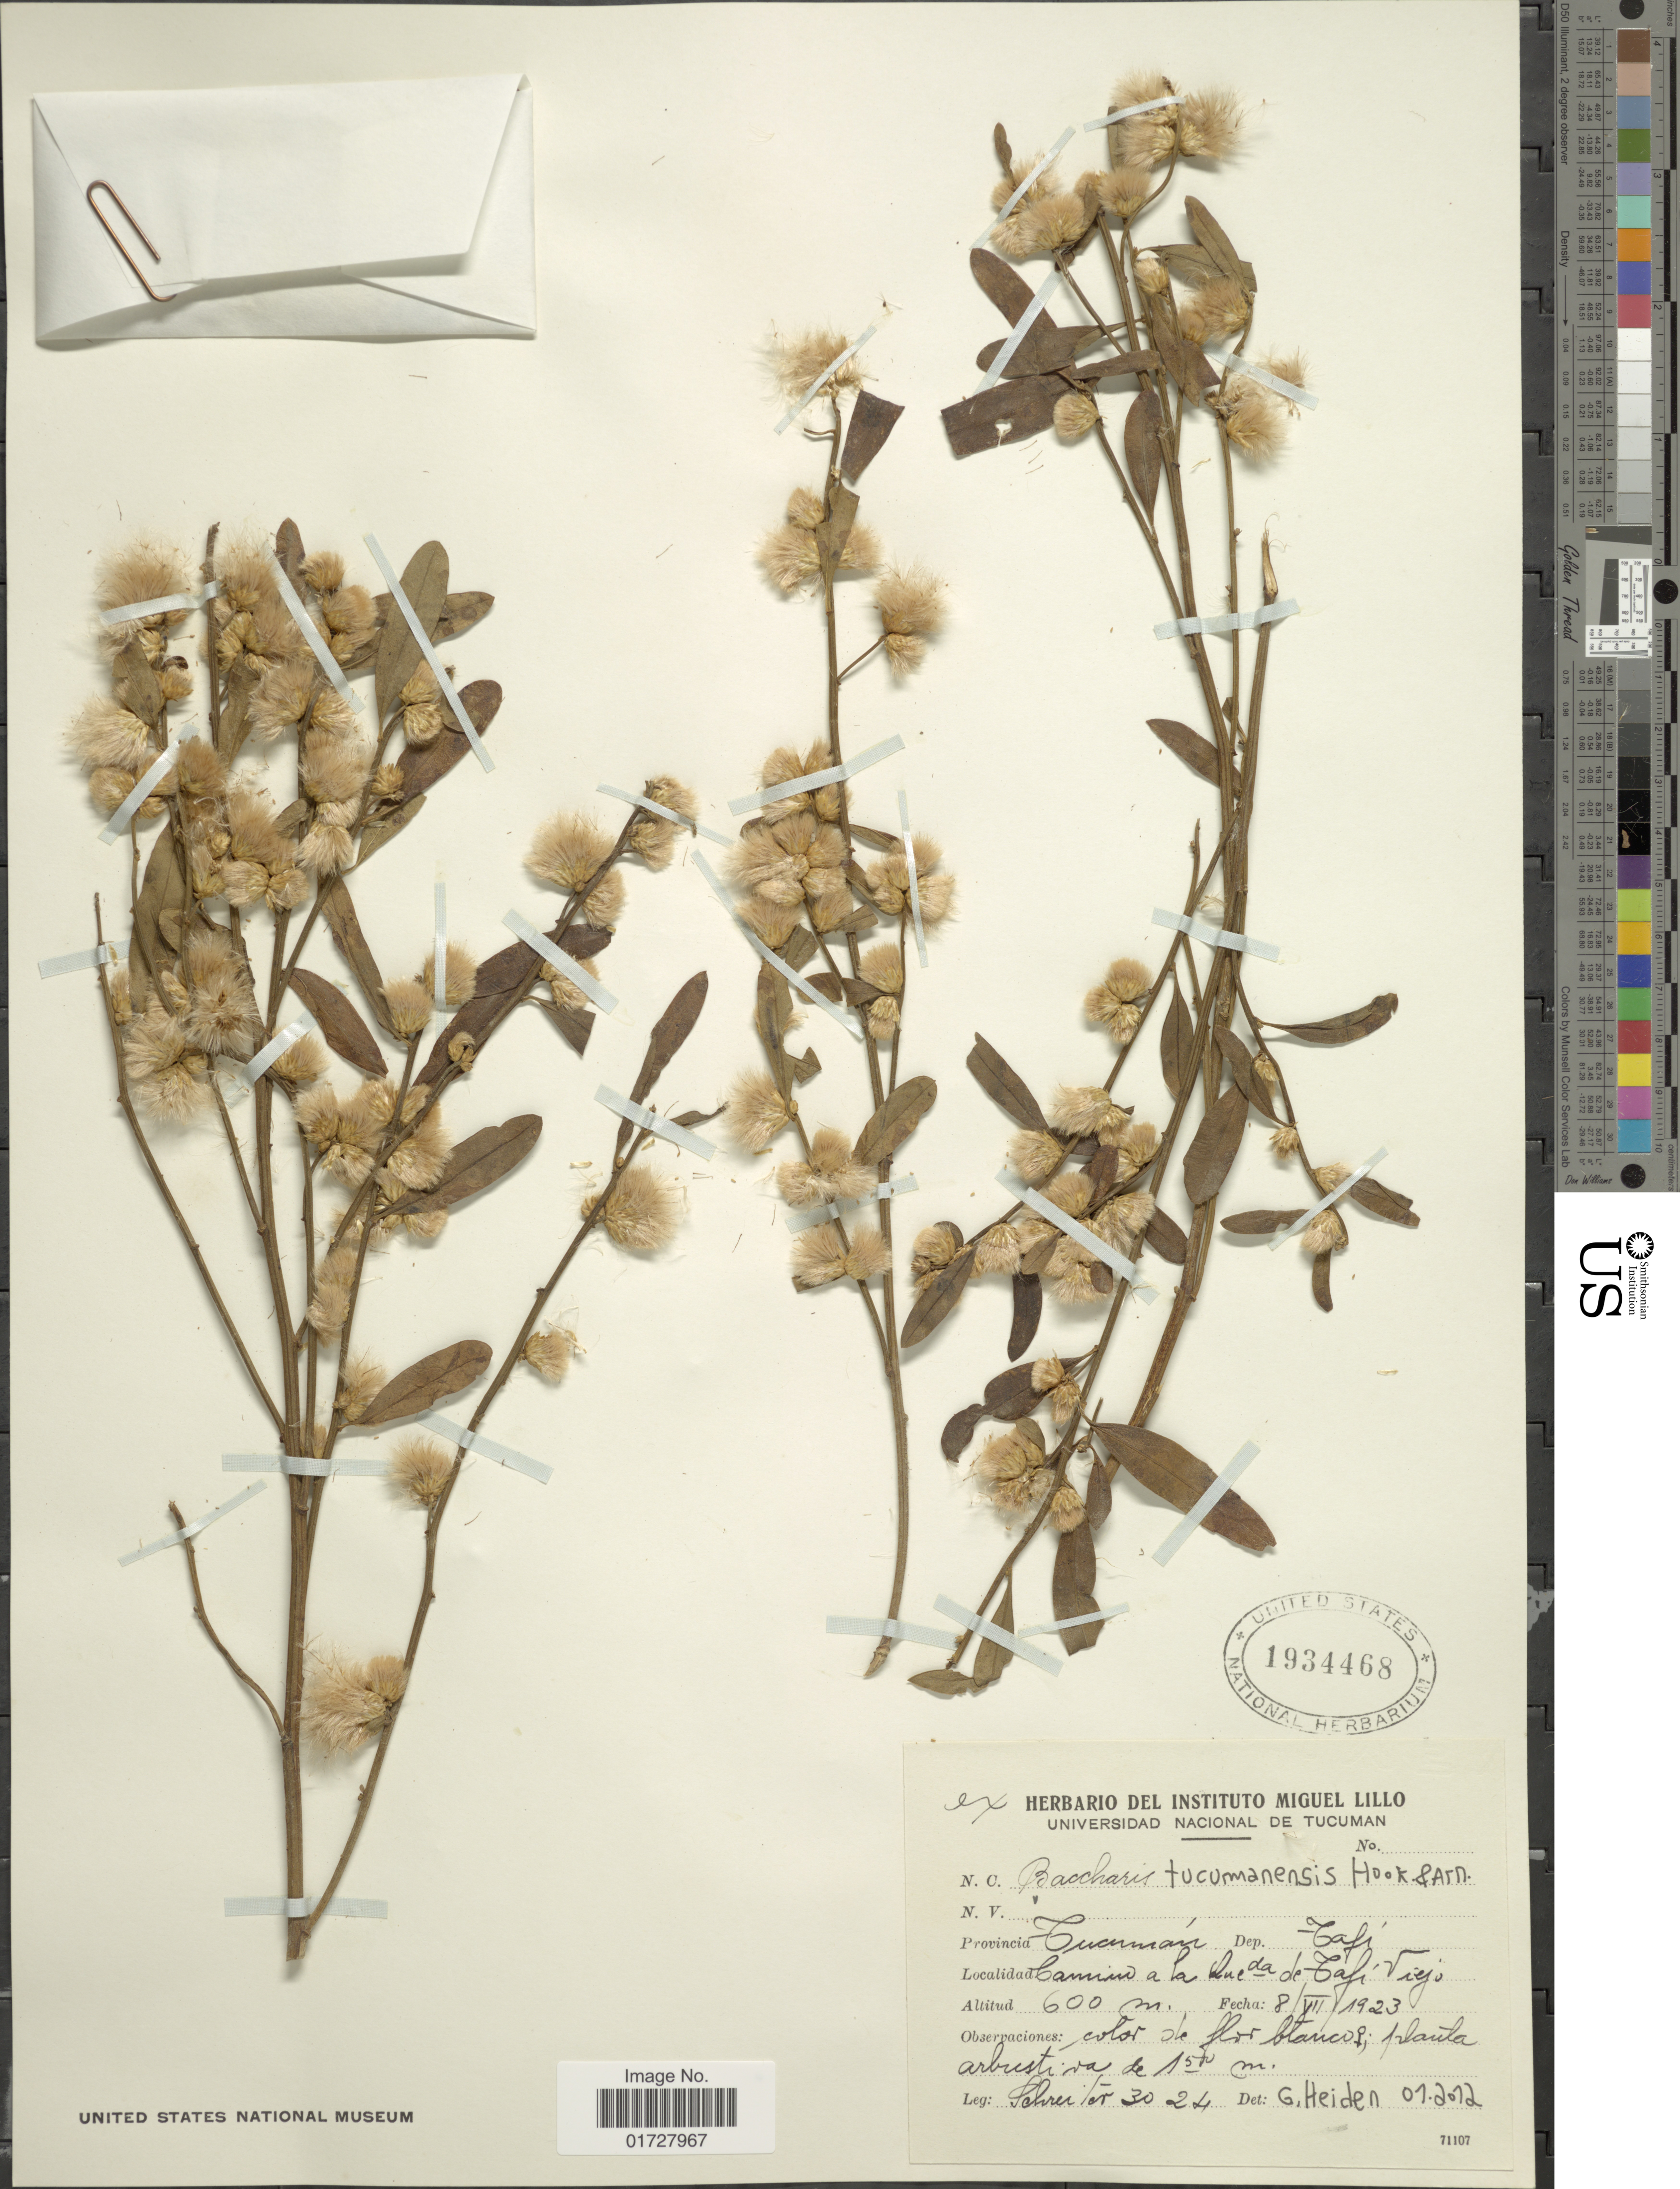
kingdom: Plantae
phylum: Tracheophyta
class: Magnoliopsida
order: Asterales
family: Asteraceae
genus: Baccharis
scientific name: Baccharis tucumanensis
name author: Hook. & Arn.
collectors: -. Schreiter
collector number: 3024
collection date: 1923-07-08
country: Argentina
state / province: Tucuman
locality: Dep. Tafi, Camino a La Queda de Tafi Viejo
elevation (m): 600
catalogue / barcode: US 1934468